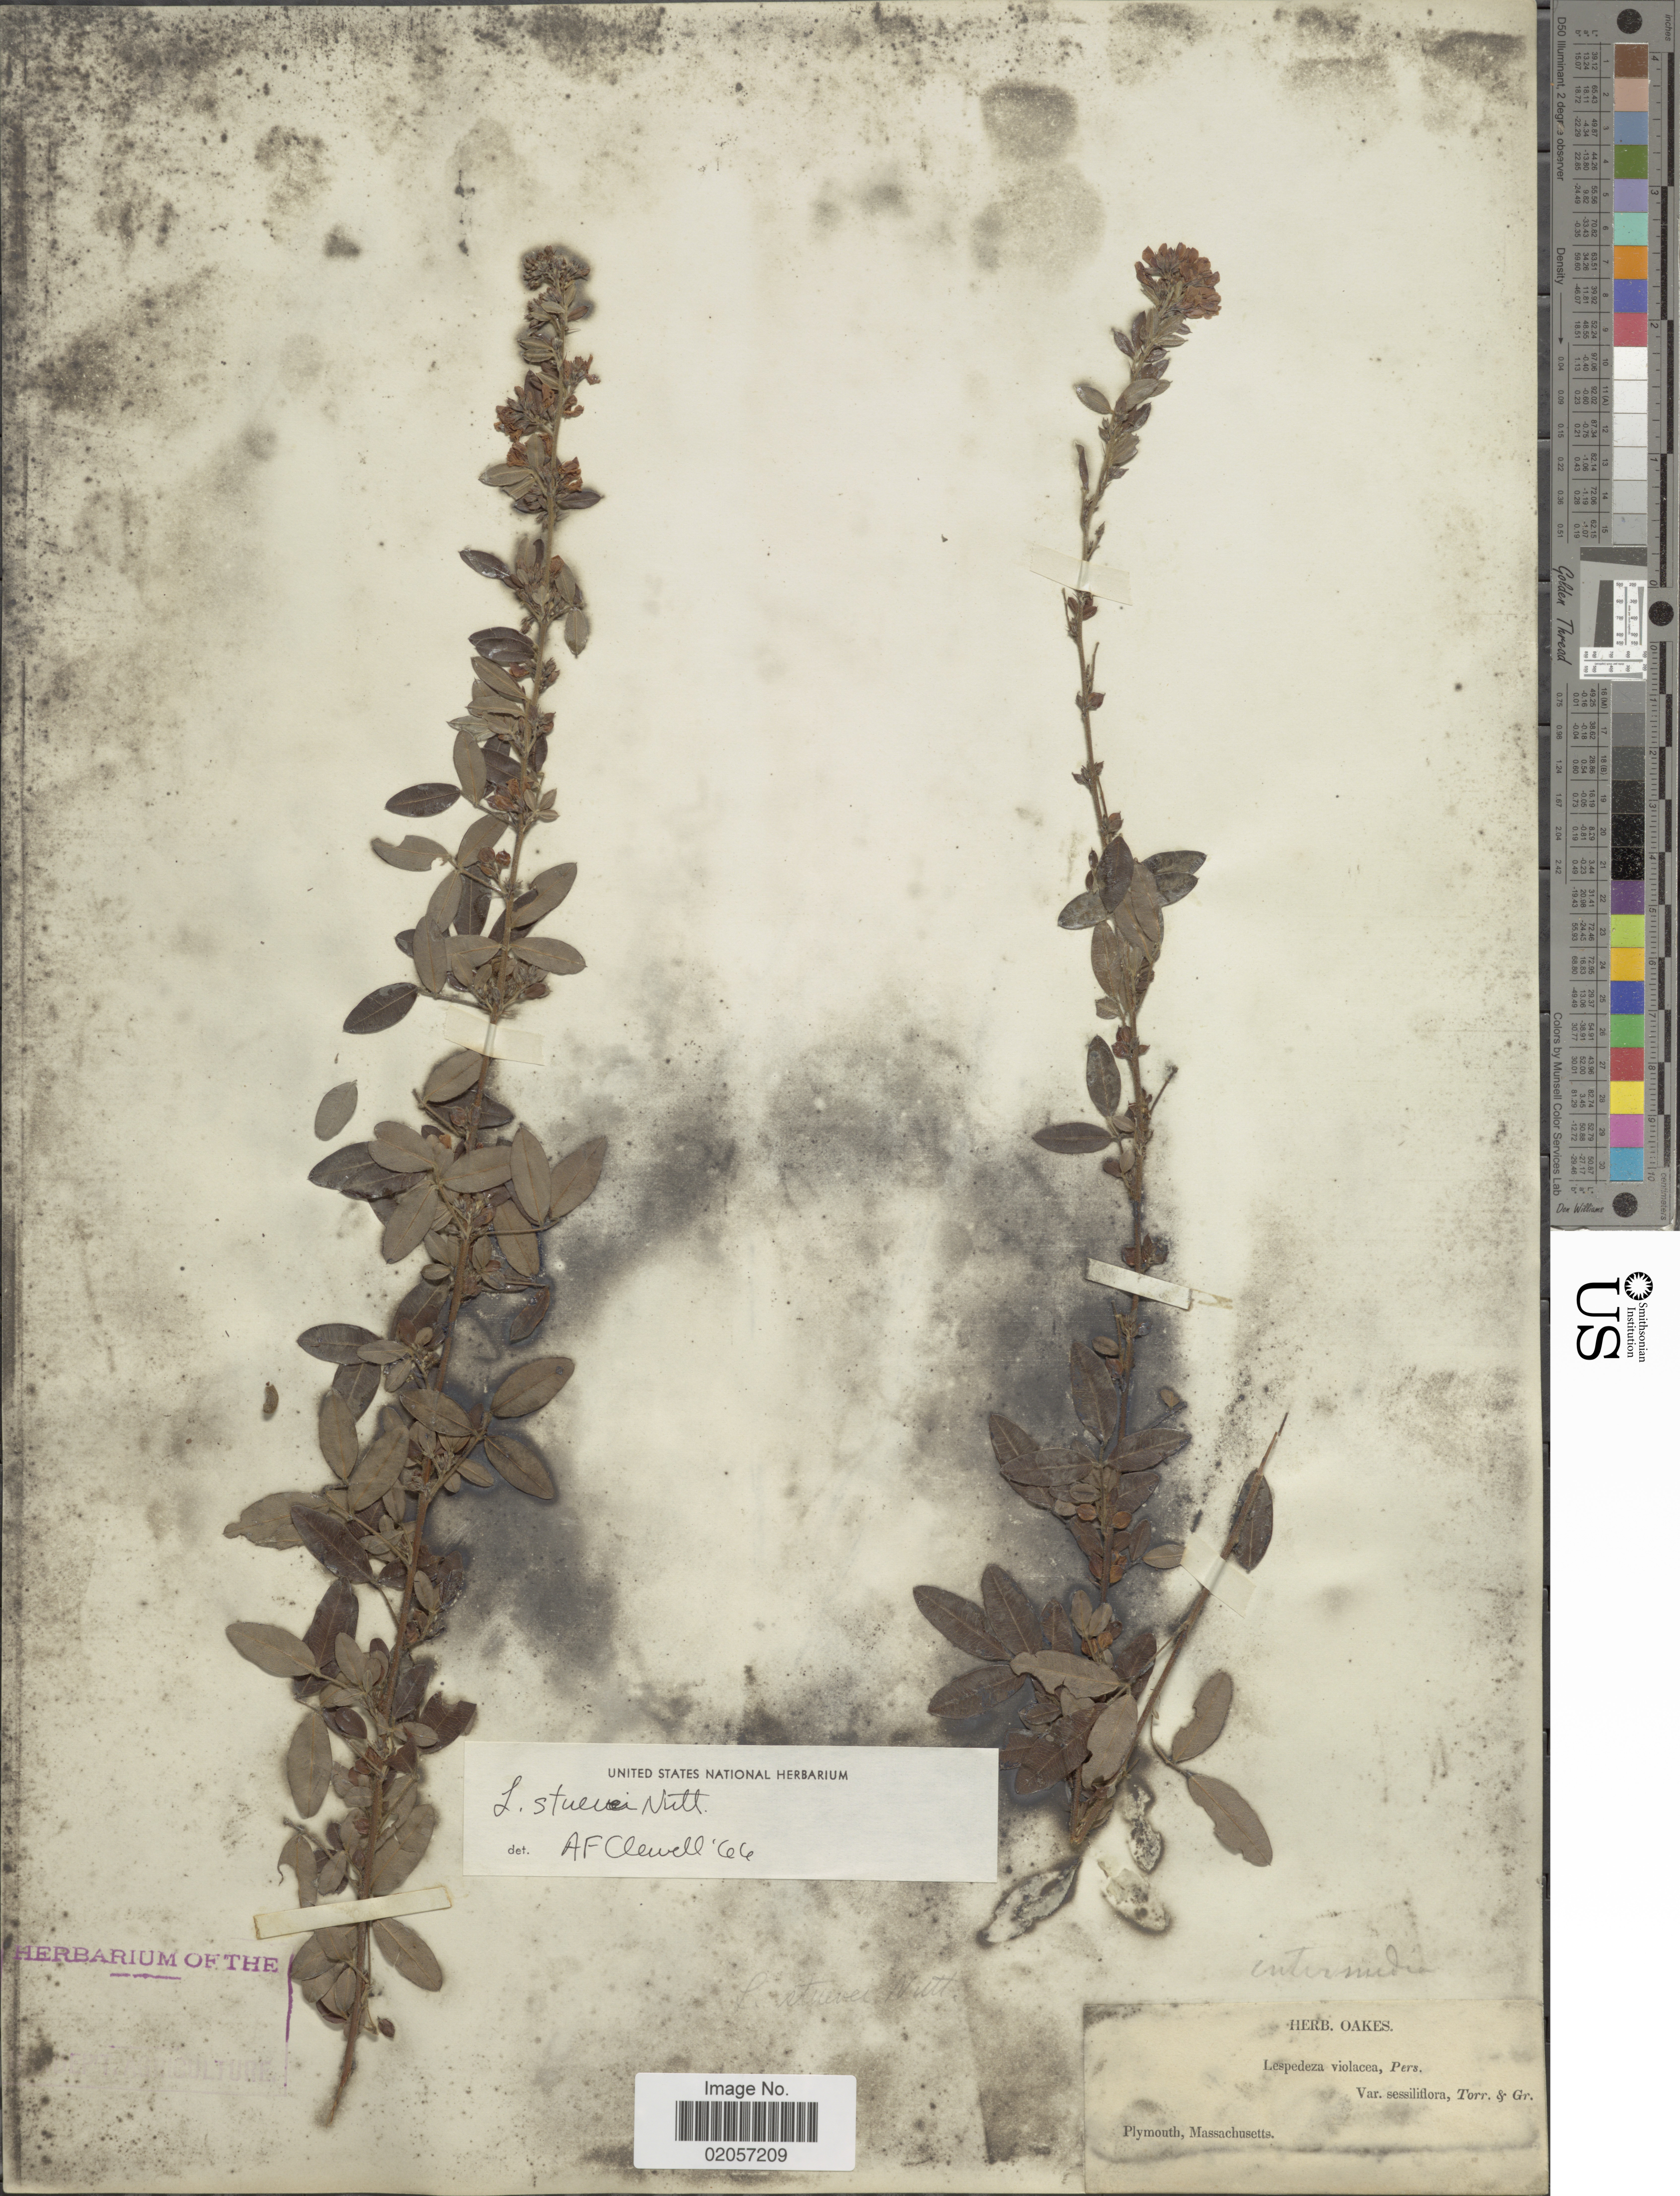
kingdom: Plantae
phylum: Tracheophyta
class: Magnoliopsida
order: Fabales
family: Fabaceae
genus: Lespedeza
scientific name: Lespedeza stuevei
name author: Nutt.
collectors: ex herb. Oakes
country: United States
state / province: Massachusetts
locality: Plymouth, Massachusetts.